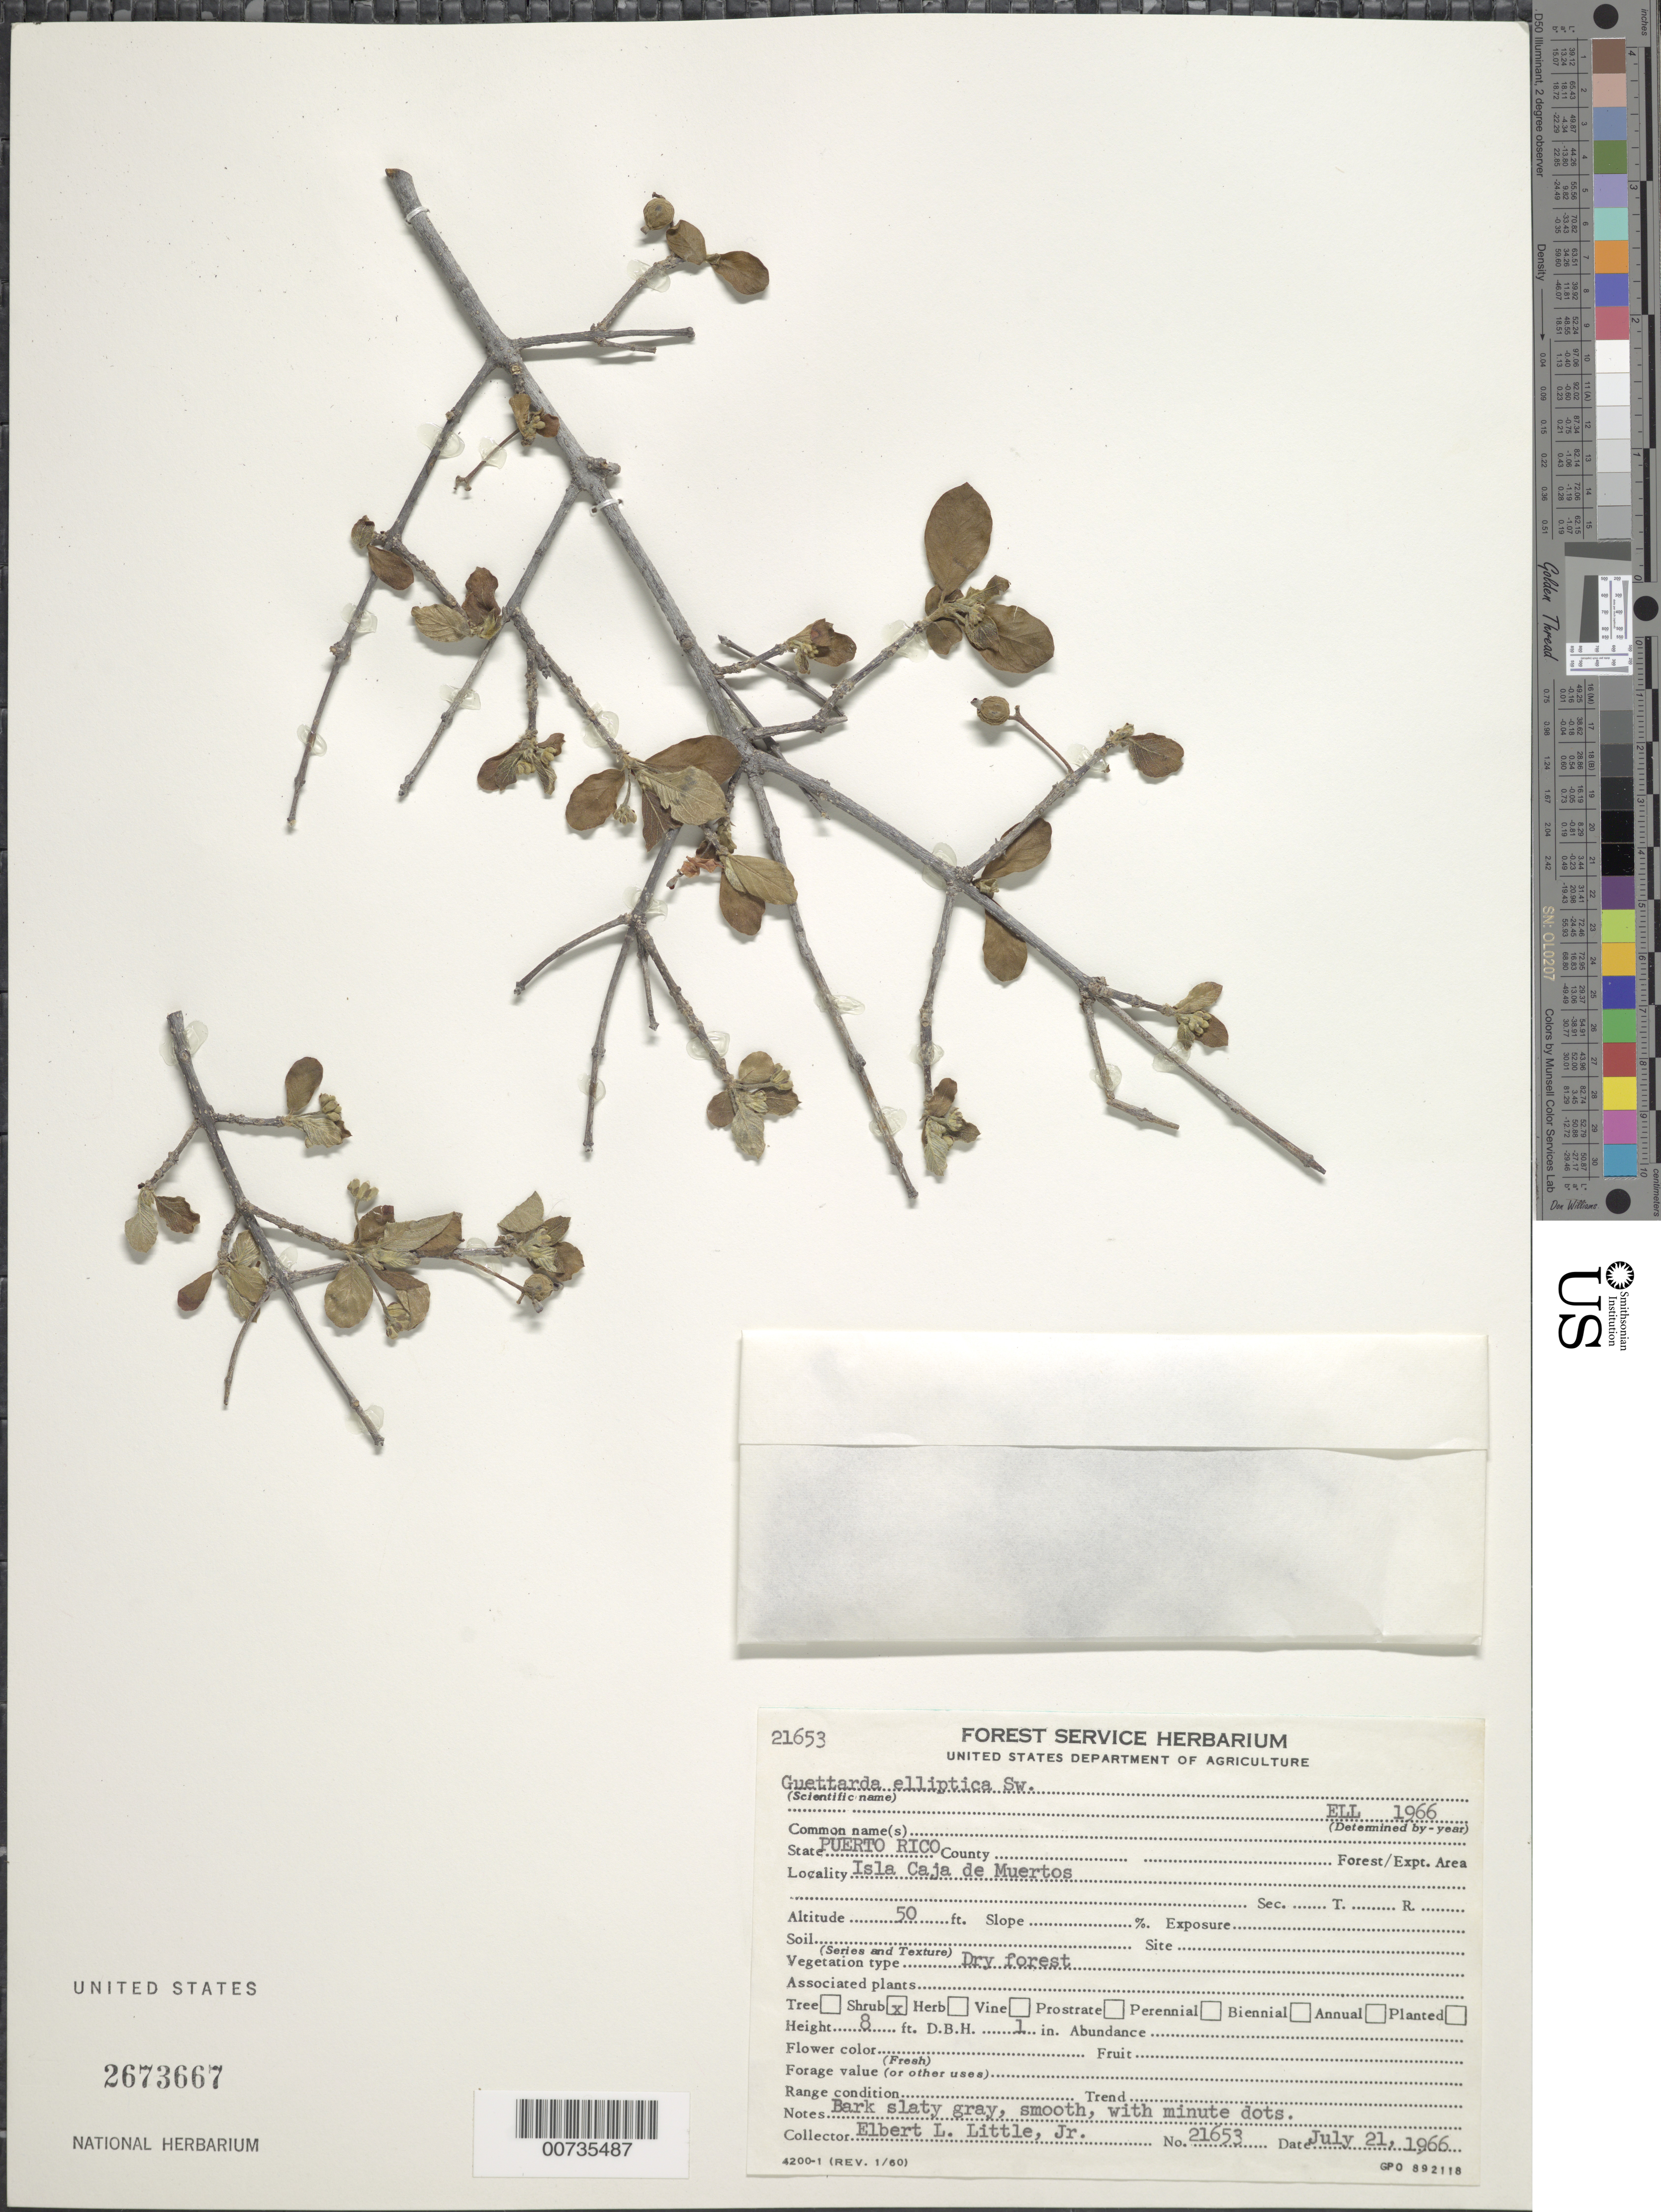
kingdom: Plantae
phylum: Tracheophyta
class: Magnoliopsida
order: Gentianales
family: Rubiaceae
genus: Guettarda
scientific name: Guettarda elliptica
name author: Sw.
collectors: E. L. Little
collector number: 21653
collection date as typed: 21 Jul 1966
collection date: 1966-07-21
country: Puerto Rico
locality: Isla Caja de Muertos.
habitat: Dry forest.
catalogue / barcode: US 2673667